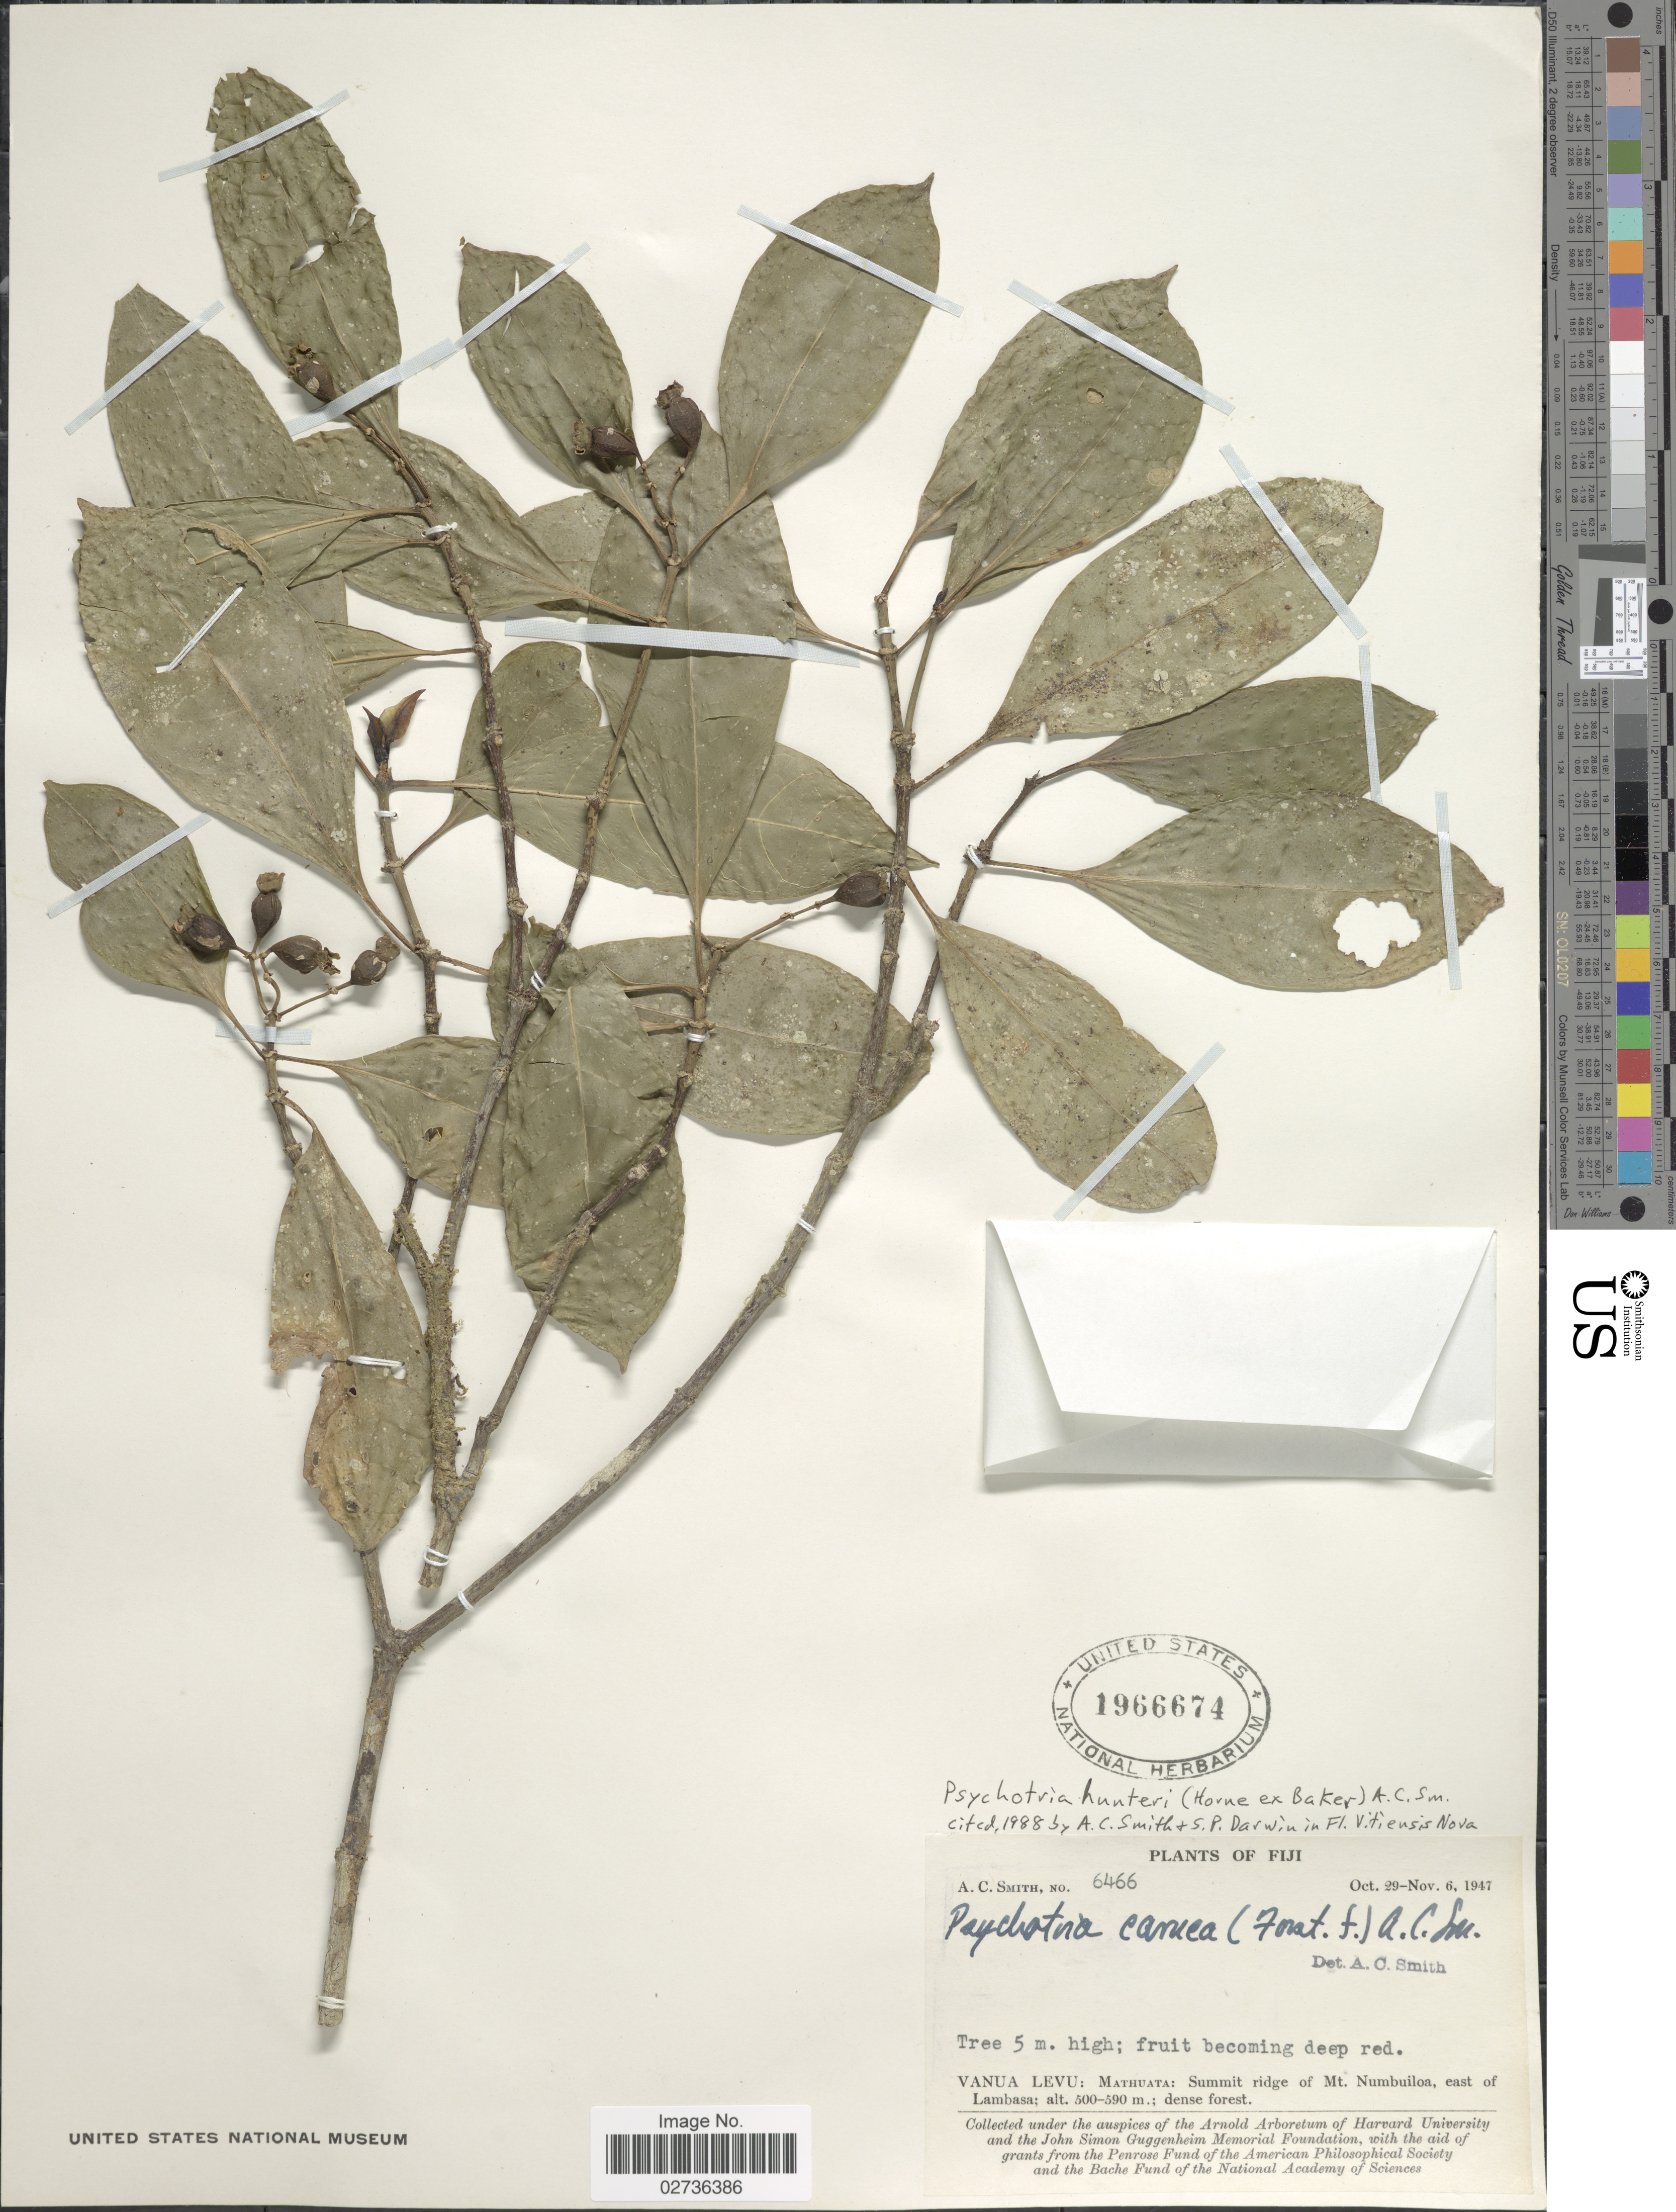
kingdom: Plantae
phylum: Tracheophyta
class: Magnoliopsida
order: Gentianales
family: Rubiaceae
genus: Psychotria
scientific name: Psychotria hunteri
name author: (Horne ex Baker) A.C. Sm.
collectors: A. C. Smith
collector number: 6466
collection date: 1947-10-29/1947-11-06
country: Fiji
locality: Vanua Levu: Mathuata: Summit ridge of Mt. Numbuiloa, east of Lambasa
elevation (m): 500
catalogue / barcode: US 1966674